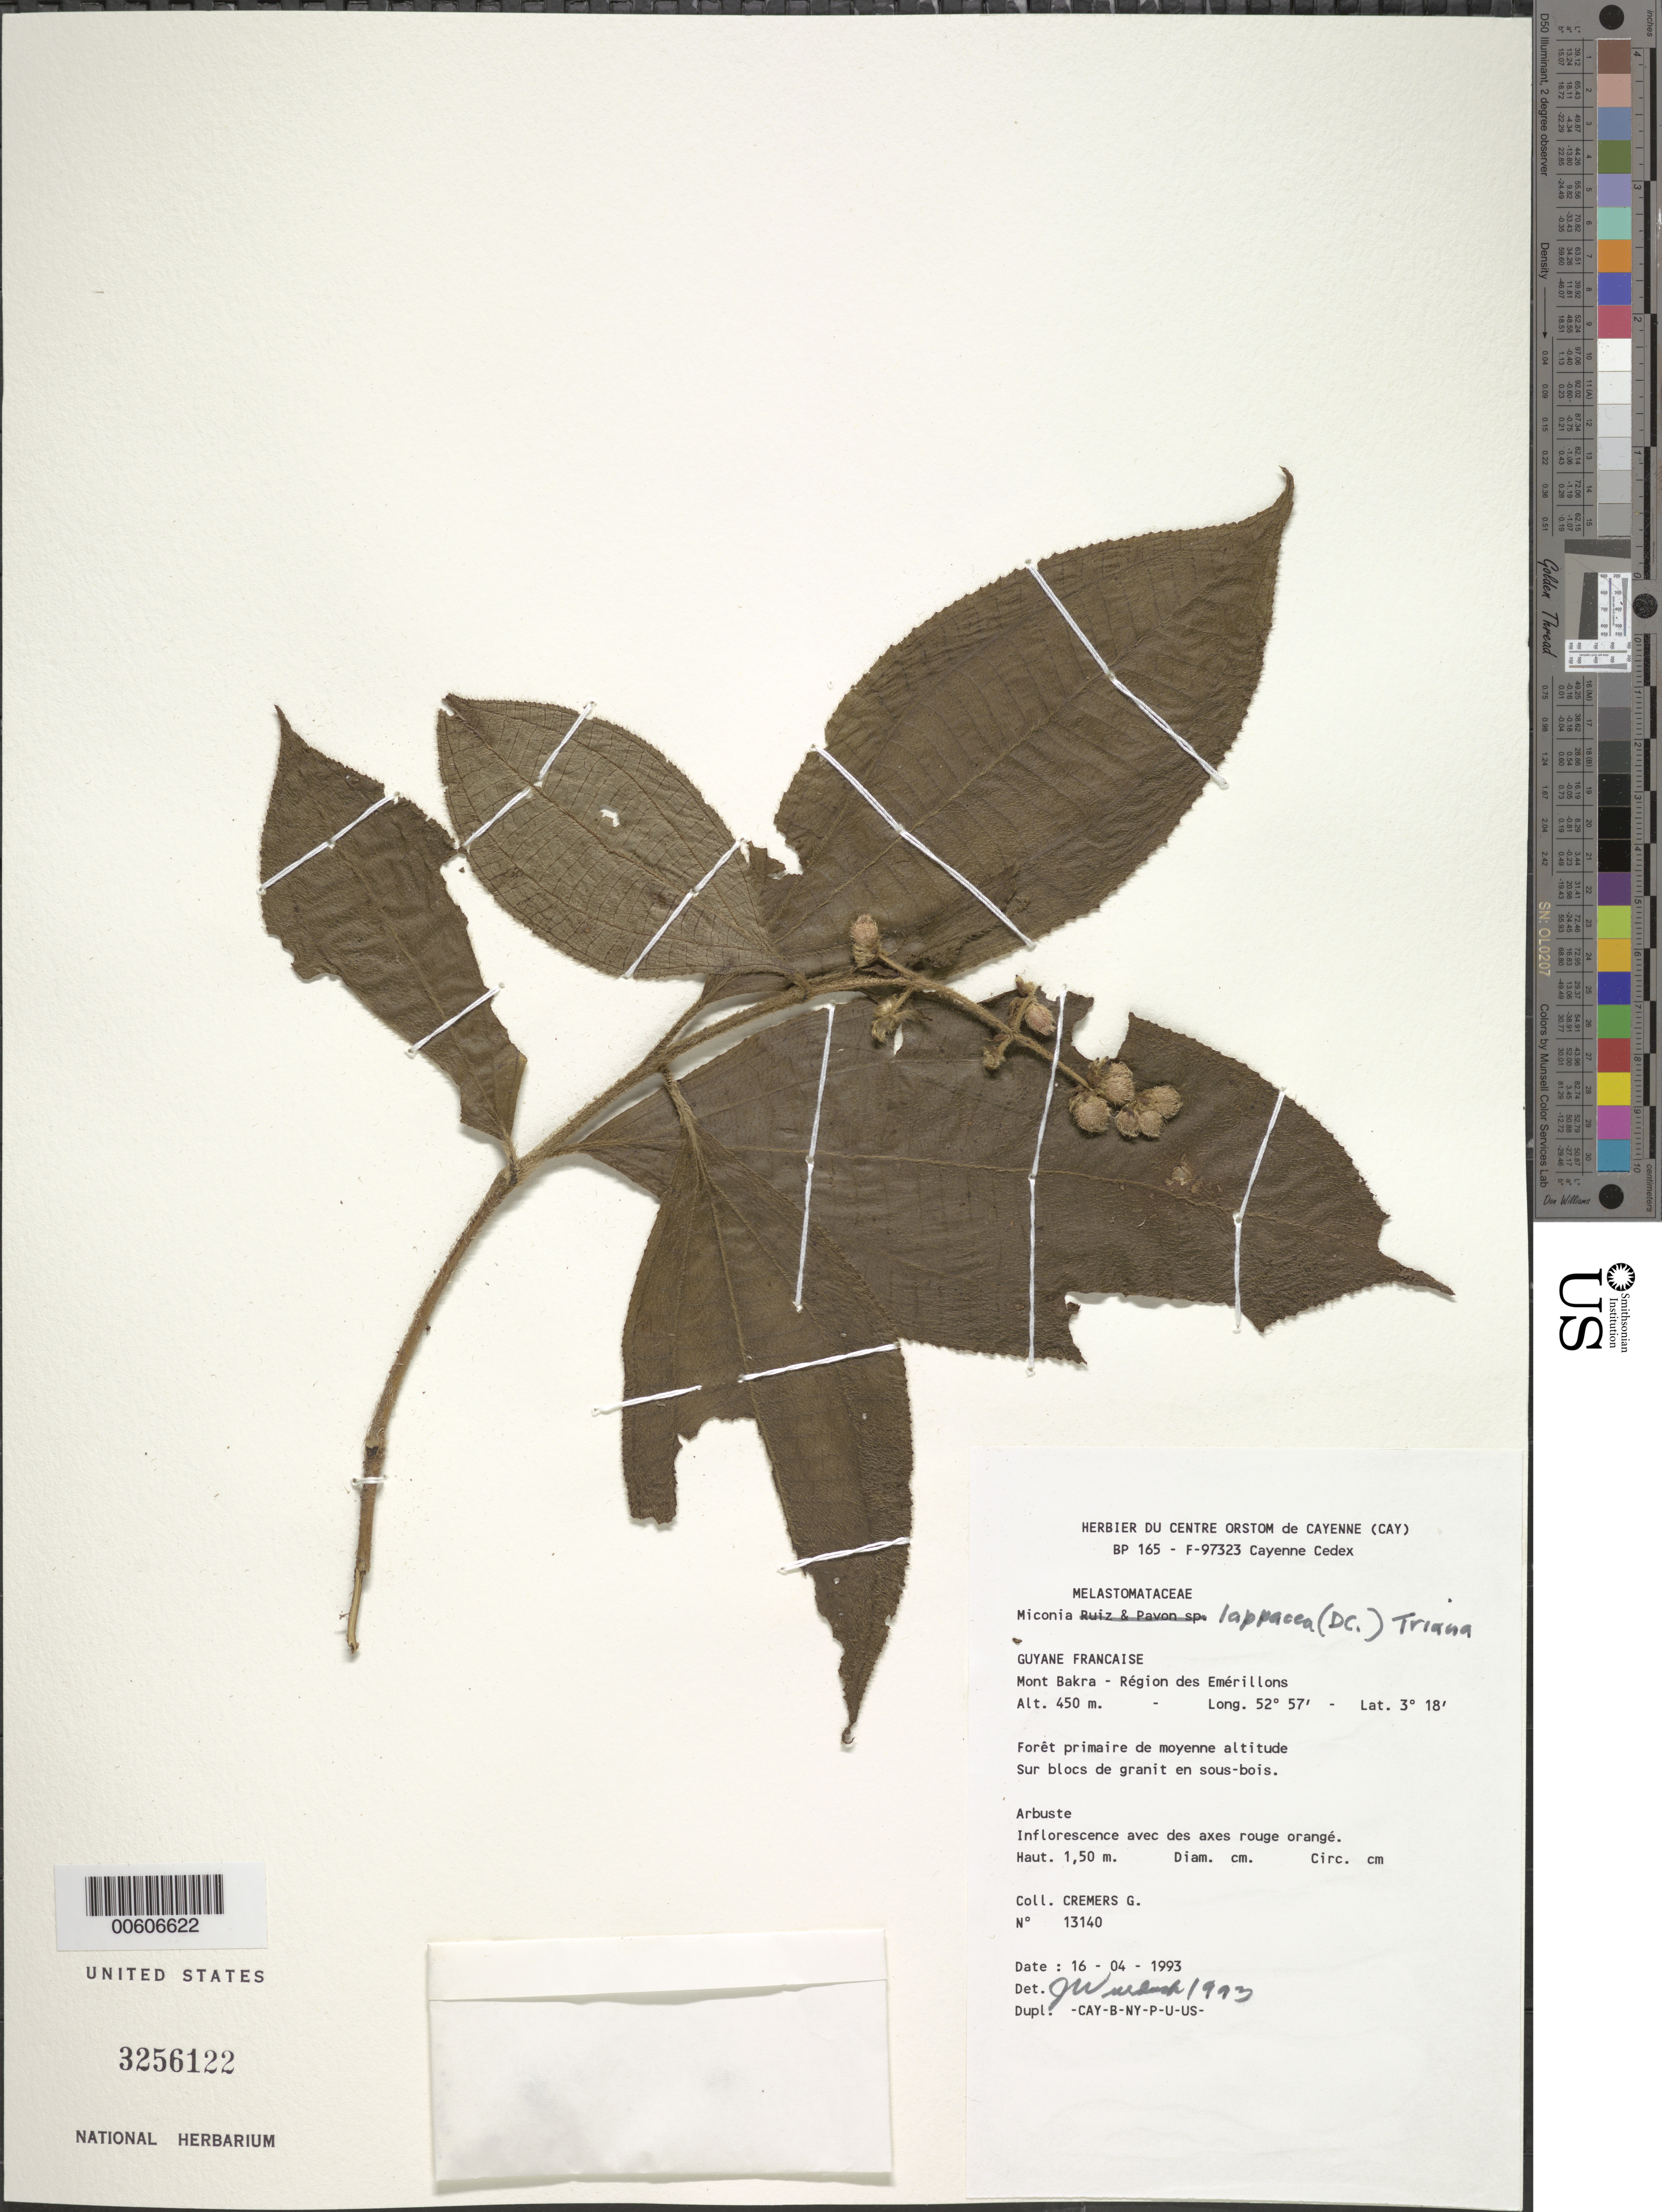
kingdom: Plantae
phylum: Tracheophyta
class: Magnoliopsida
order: Myrtales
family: Melastomataceae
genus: Miconia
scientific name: Miconia lappacea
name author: (DC.) Triana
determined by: Wurdack, John J., (US), US (UNITED STATES)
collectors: G. Cremers & J.-J. de Granville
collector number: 13140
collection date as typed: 16-Apr-93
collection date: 1993-04-16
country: French Guiana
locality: Mont Bakra, région des Emérillons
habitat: Forêt primaire de moyenne altitude. Sur blacs de granit en sous-bois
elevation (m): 450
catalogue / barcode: US 3256122